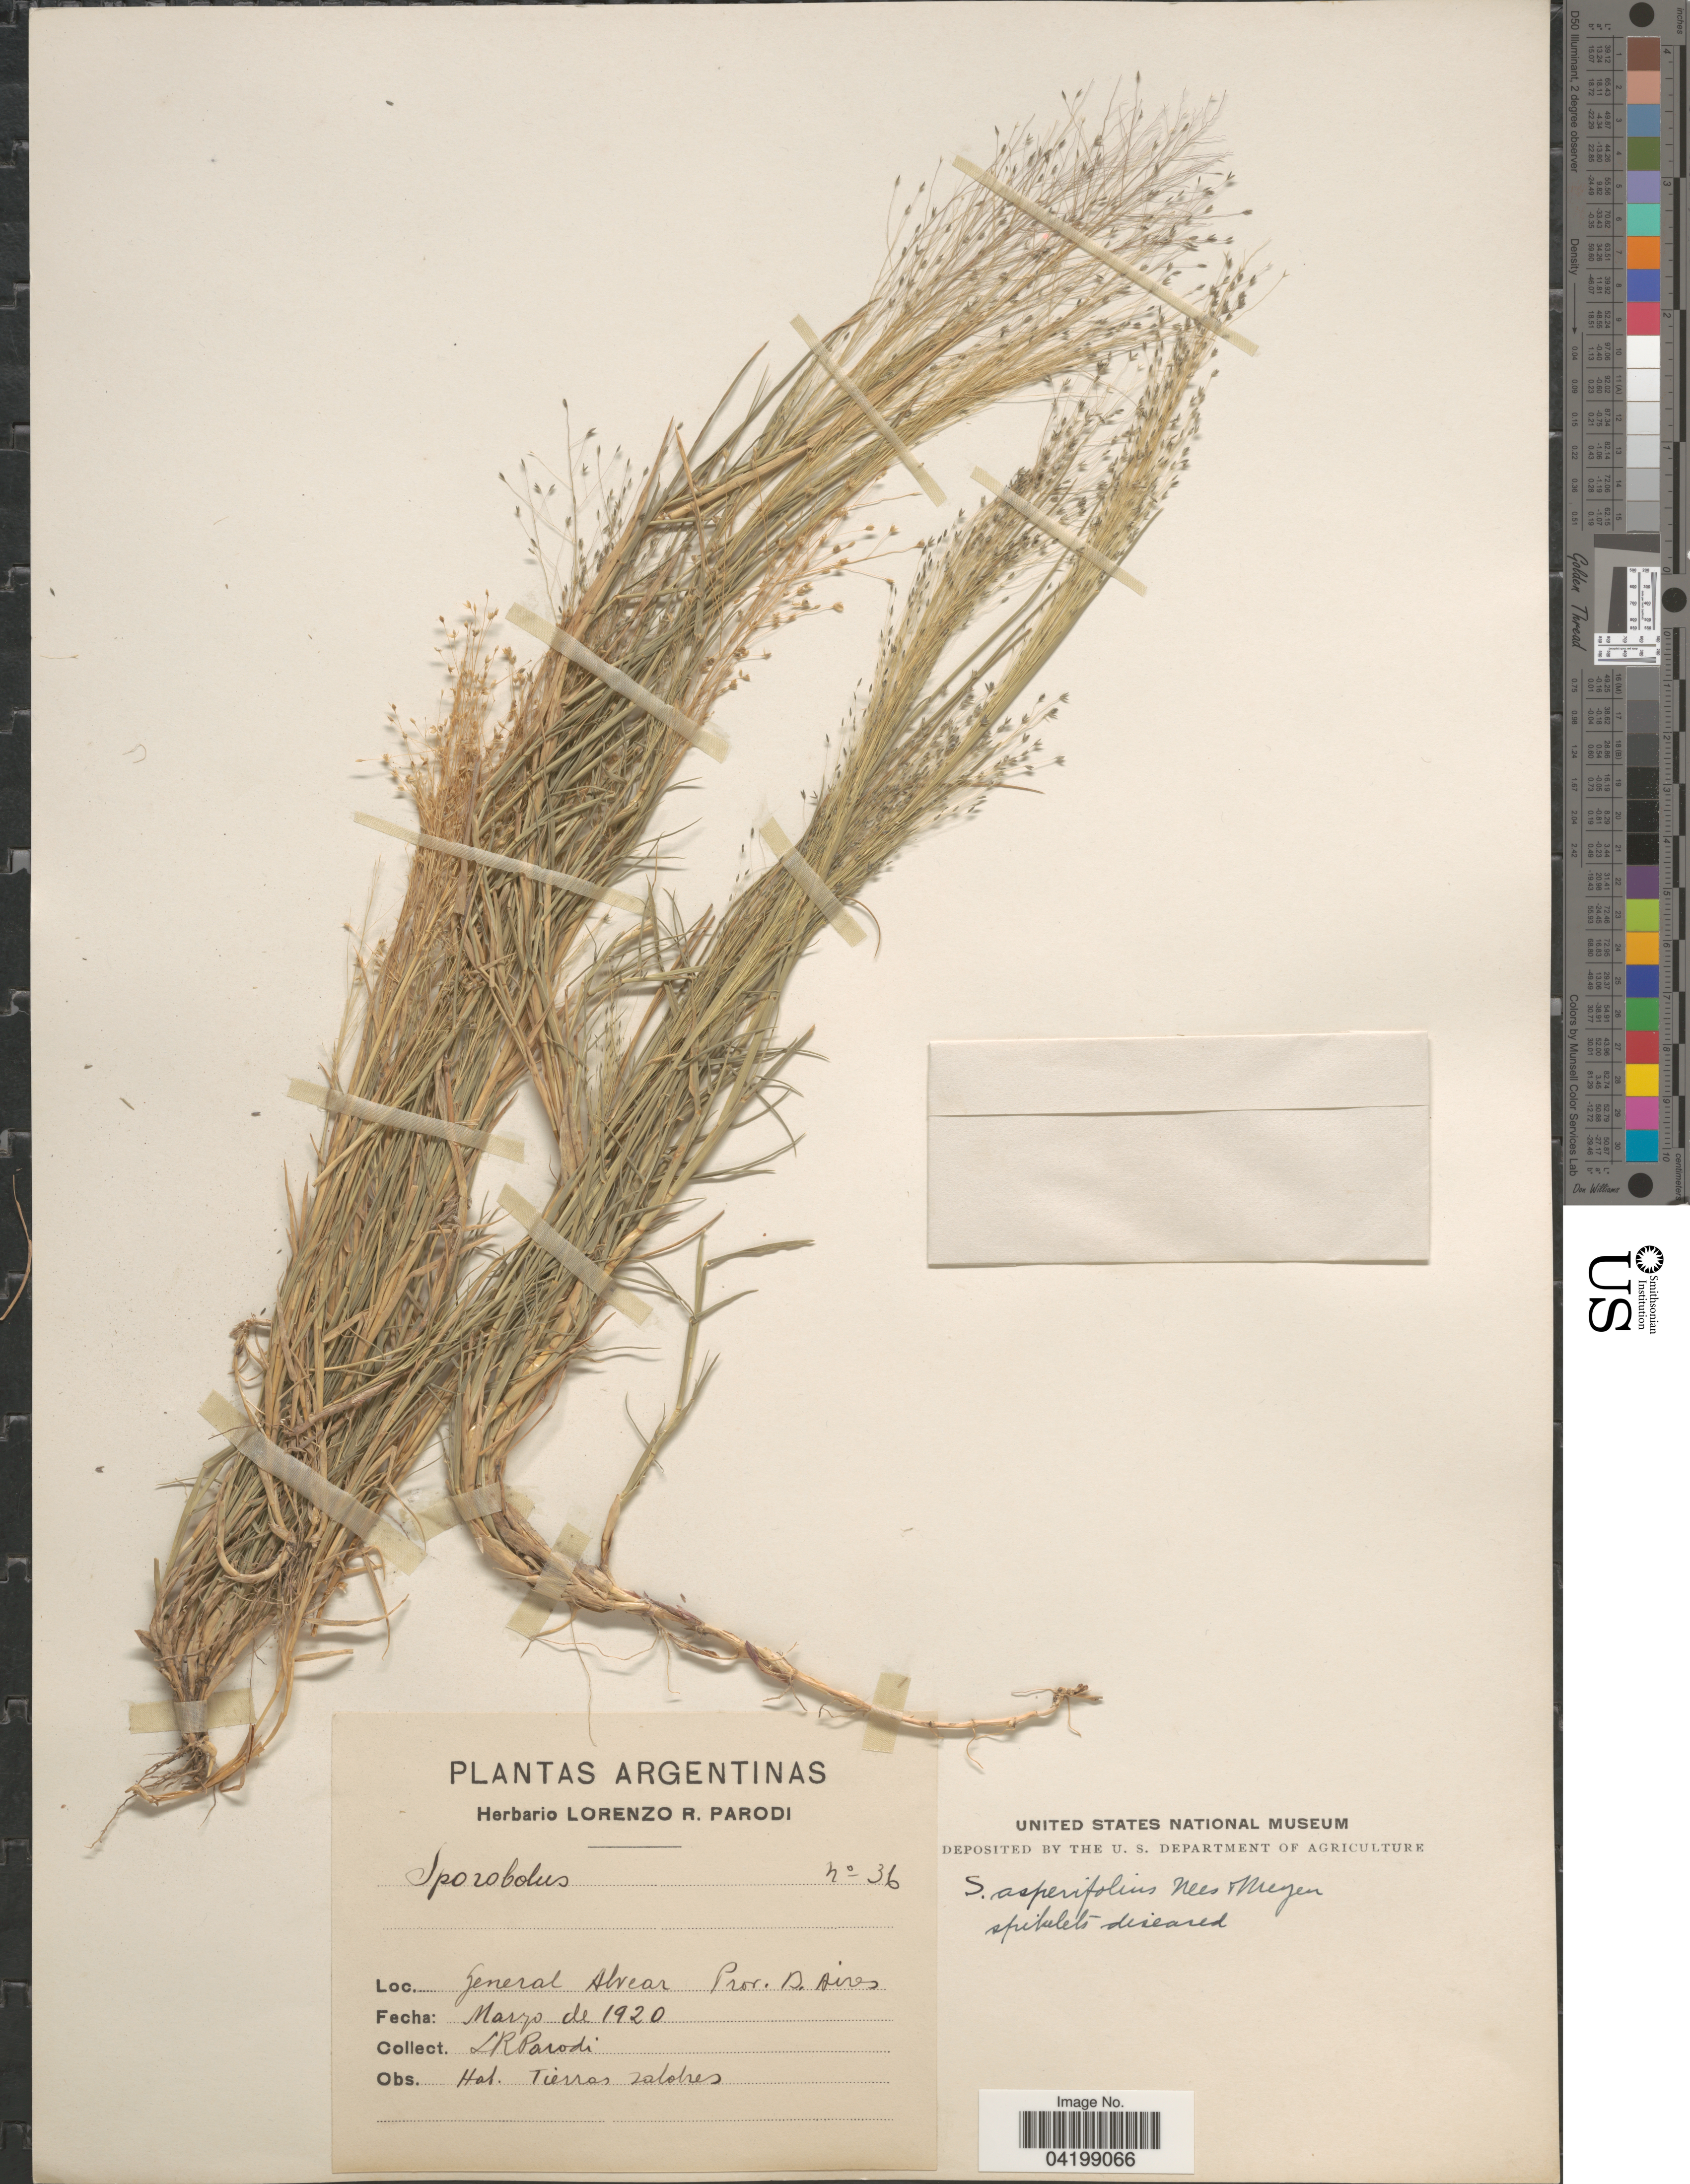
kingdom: Plantae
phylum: Tracheophyta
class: Liliopsida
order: Poales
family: Poaceae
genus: Muhlenbergia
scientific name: Muhlenbergia asperifolia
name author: (Nees & Meyen ex Trin.) Parodi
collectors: L. R. Parodi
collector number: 36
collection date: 1920-03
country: Argentina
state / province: Buenos Aires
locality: General Alvear.